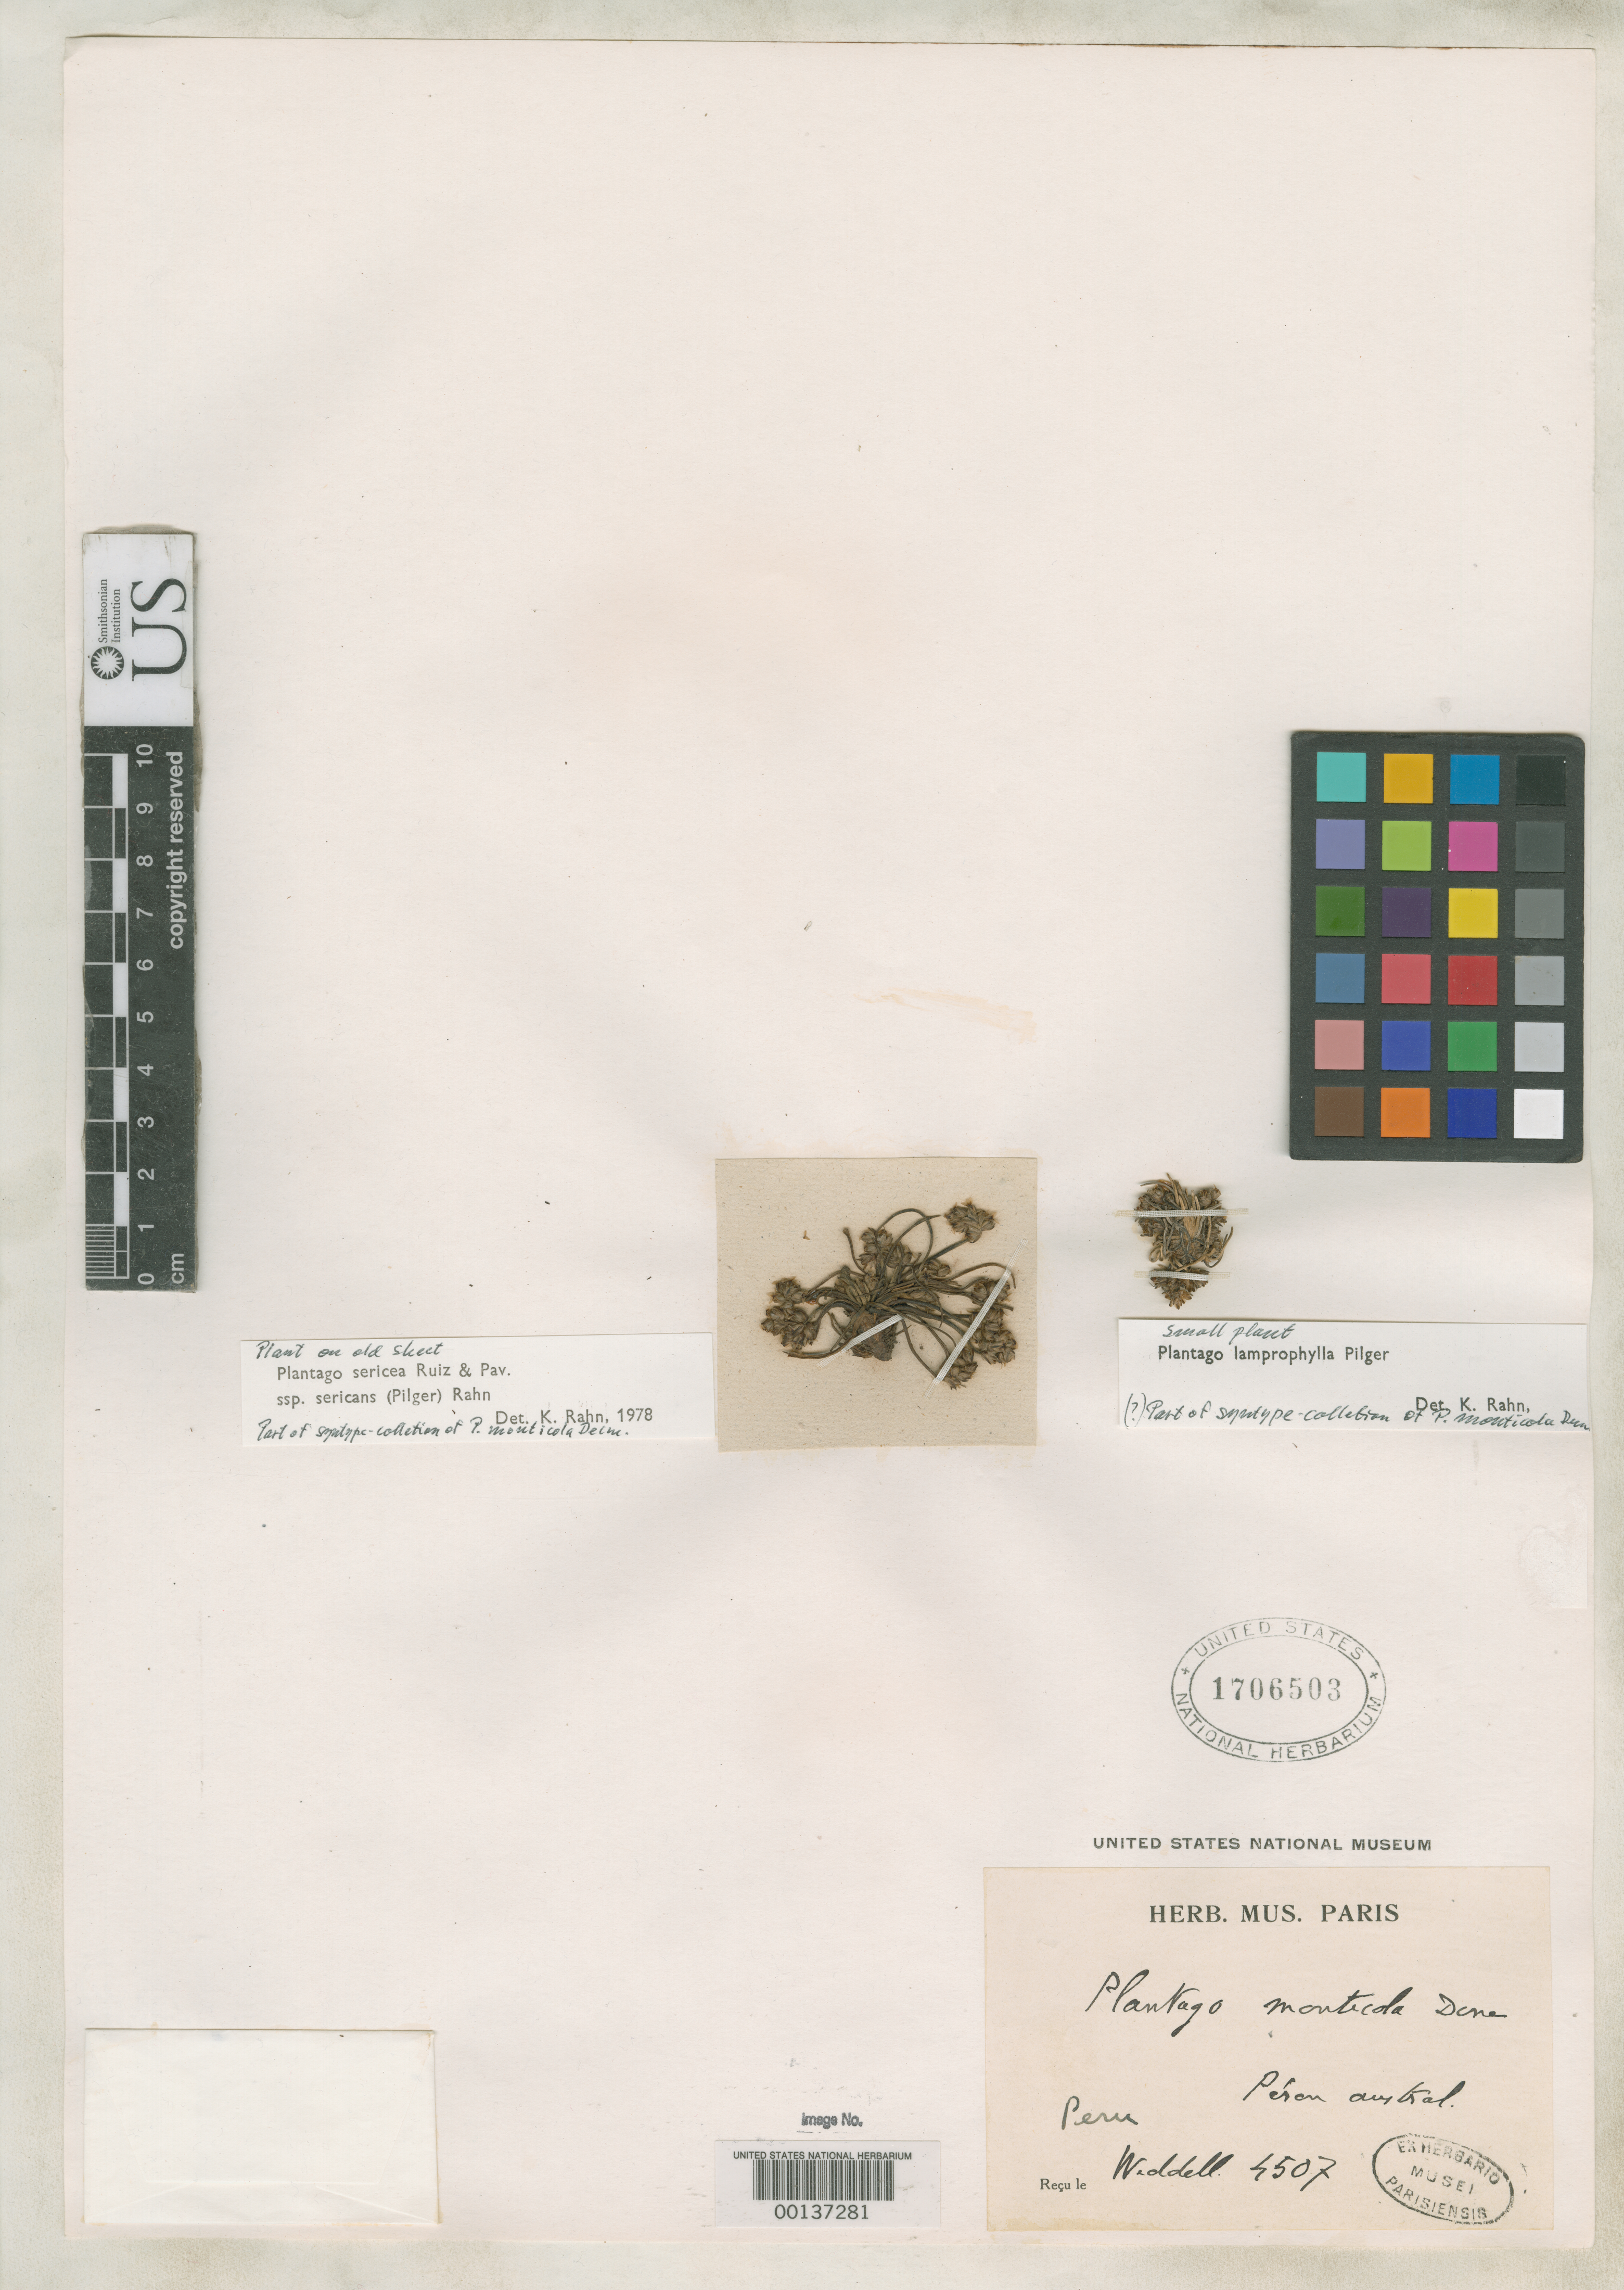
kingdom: Plantae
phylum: Tracheophyta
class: Magnoliopsida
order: Lamiales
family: Plantaginaceae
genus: Plantago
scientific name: Plantago monticola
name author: Decne. in DC.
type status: Syntype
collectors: H. A. Weddell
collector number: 4507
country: Peru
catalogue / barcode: US 1706503